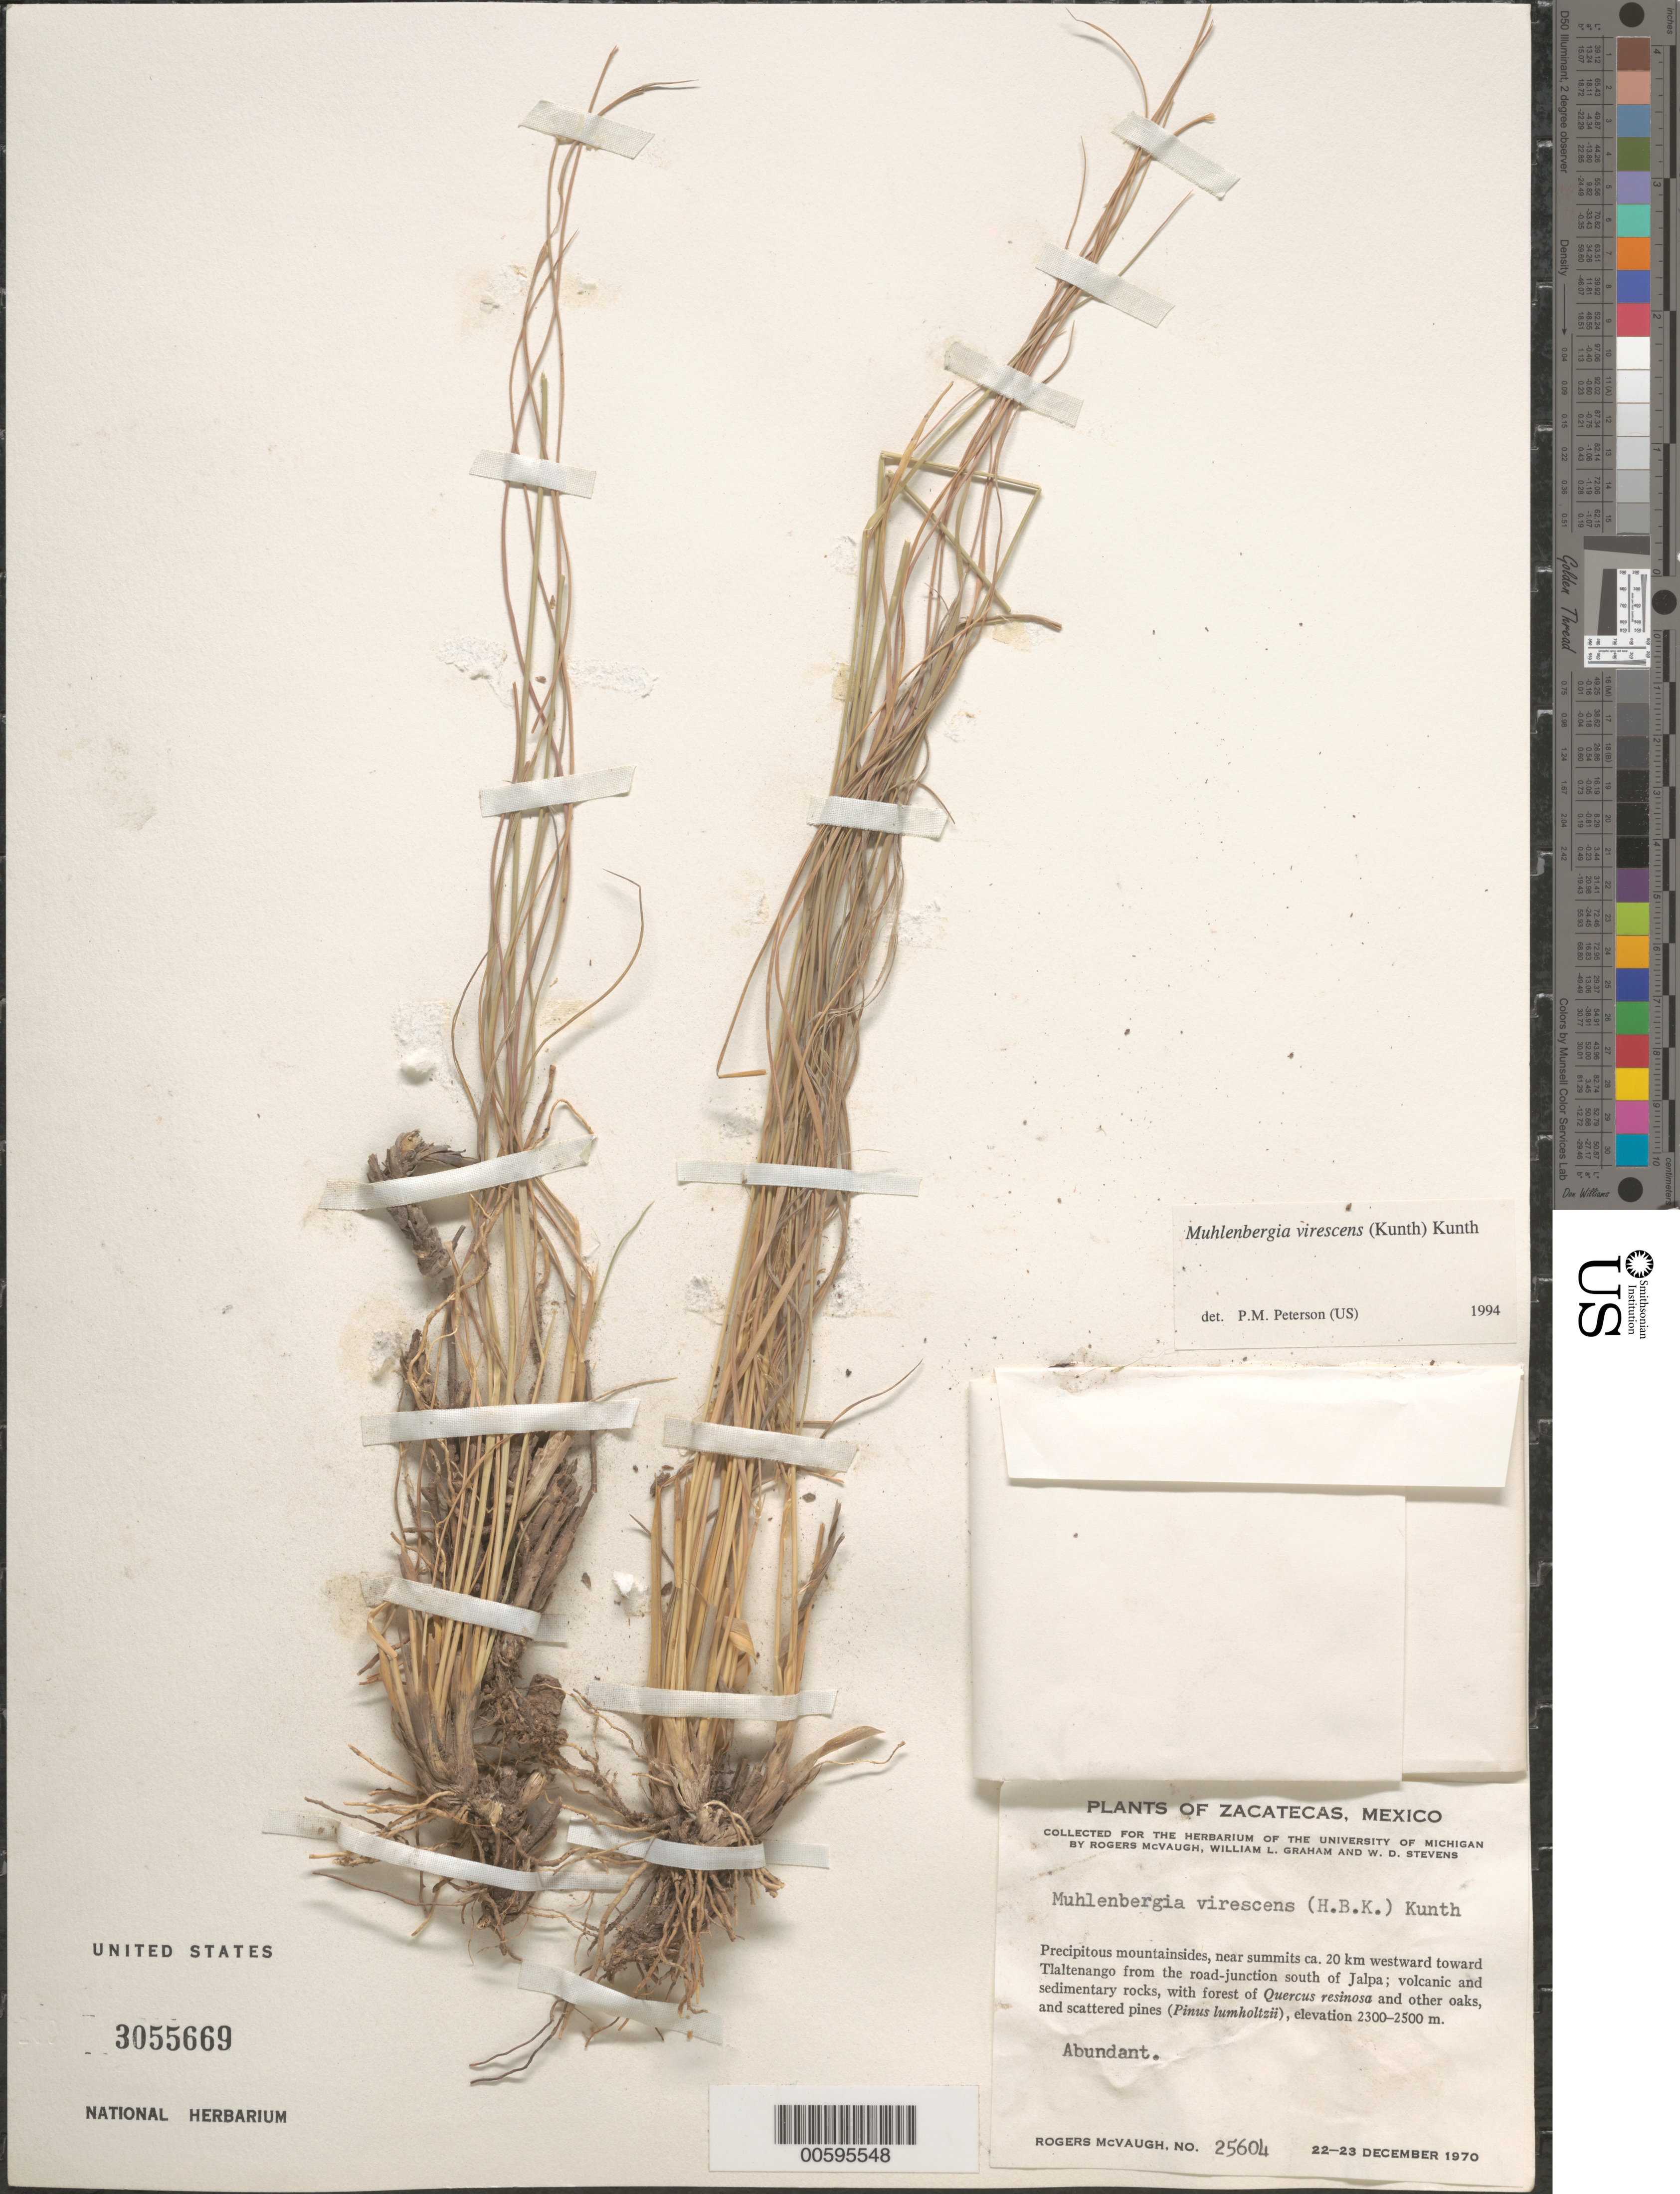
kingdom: Plantae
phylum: Tracheophyta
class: Liliopsida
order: Poales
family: Poaceae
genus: Muhlenbergia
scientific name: Muhlenbergia virescens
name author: (Kunth) Trin.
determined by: Peterson, Paul M., (BOT), Smithsonian Institution - National Museum of Natural History (UNITED STATES)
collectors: R. McVaugh, W. Graham & W. D. Stevens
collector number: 25604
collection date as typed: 22 Dec 1970 to 23 Dec 1970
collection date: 1970-12-22/1970-12-23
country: Mexico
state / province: Zacatecas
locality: Ca 20 km W ward toward Tlaltenango from the road-jct S of Jalpa.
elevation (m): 2300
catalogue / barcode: US 3055669